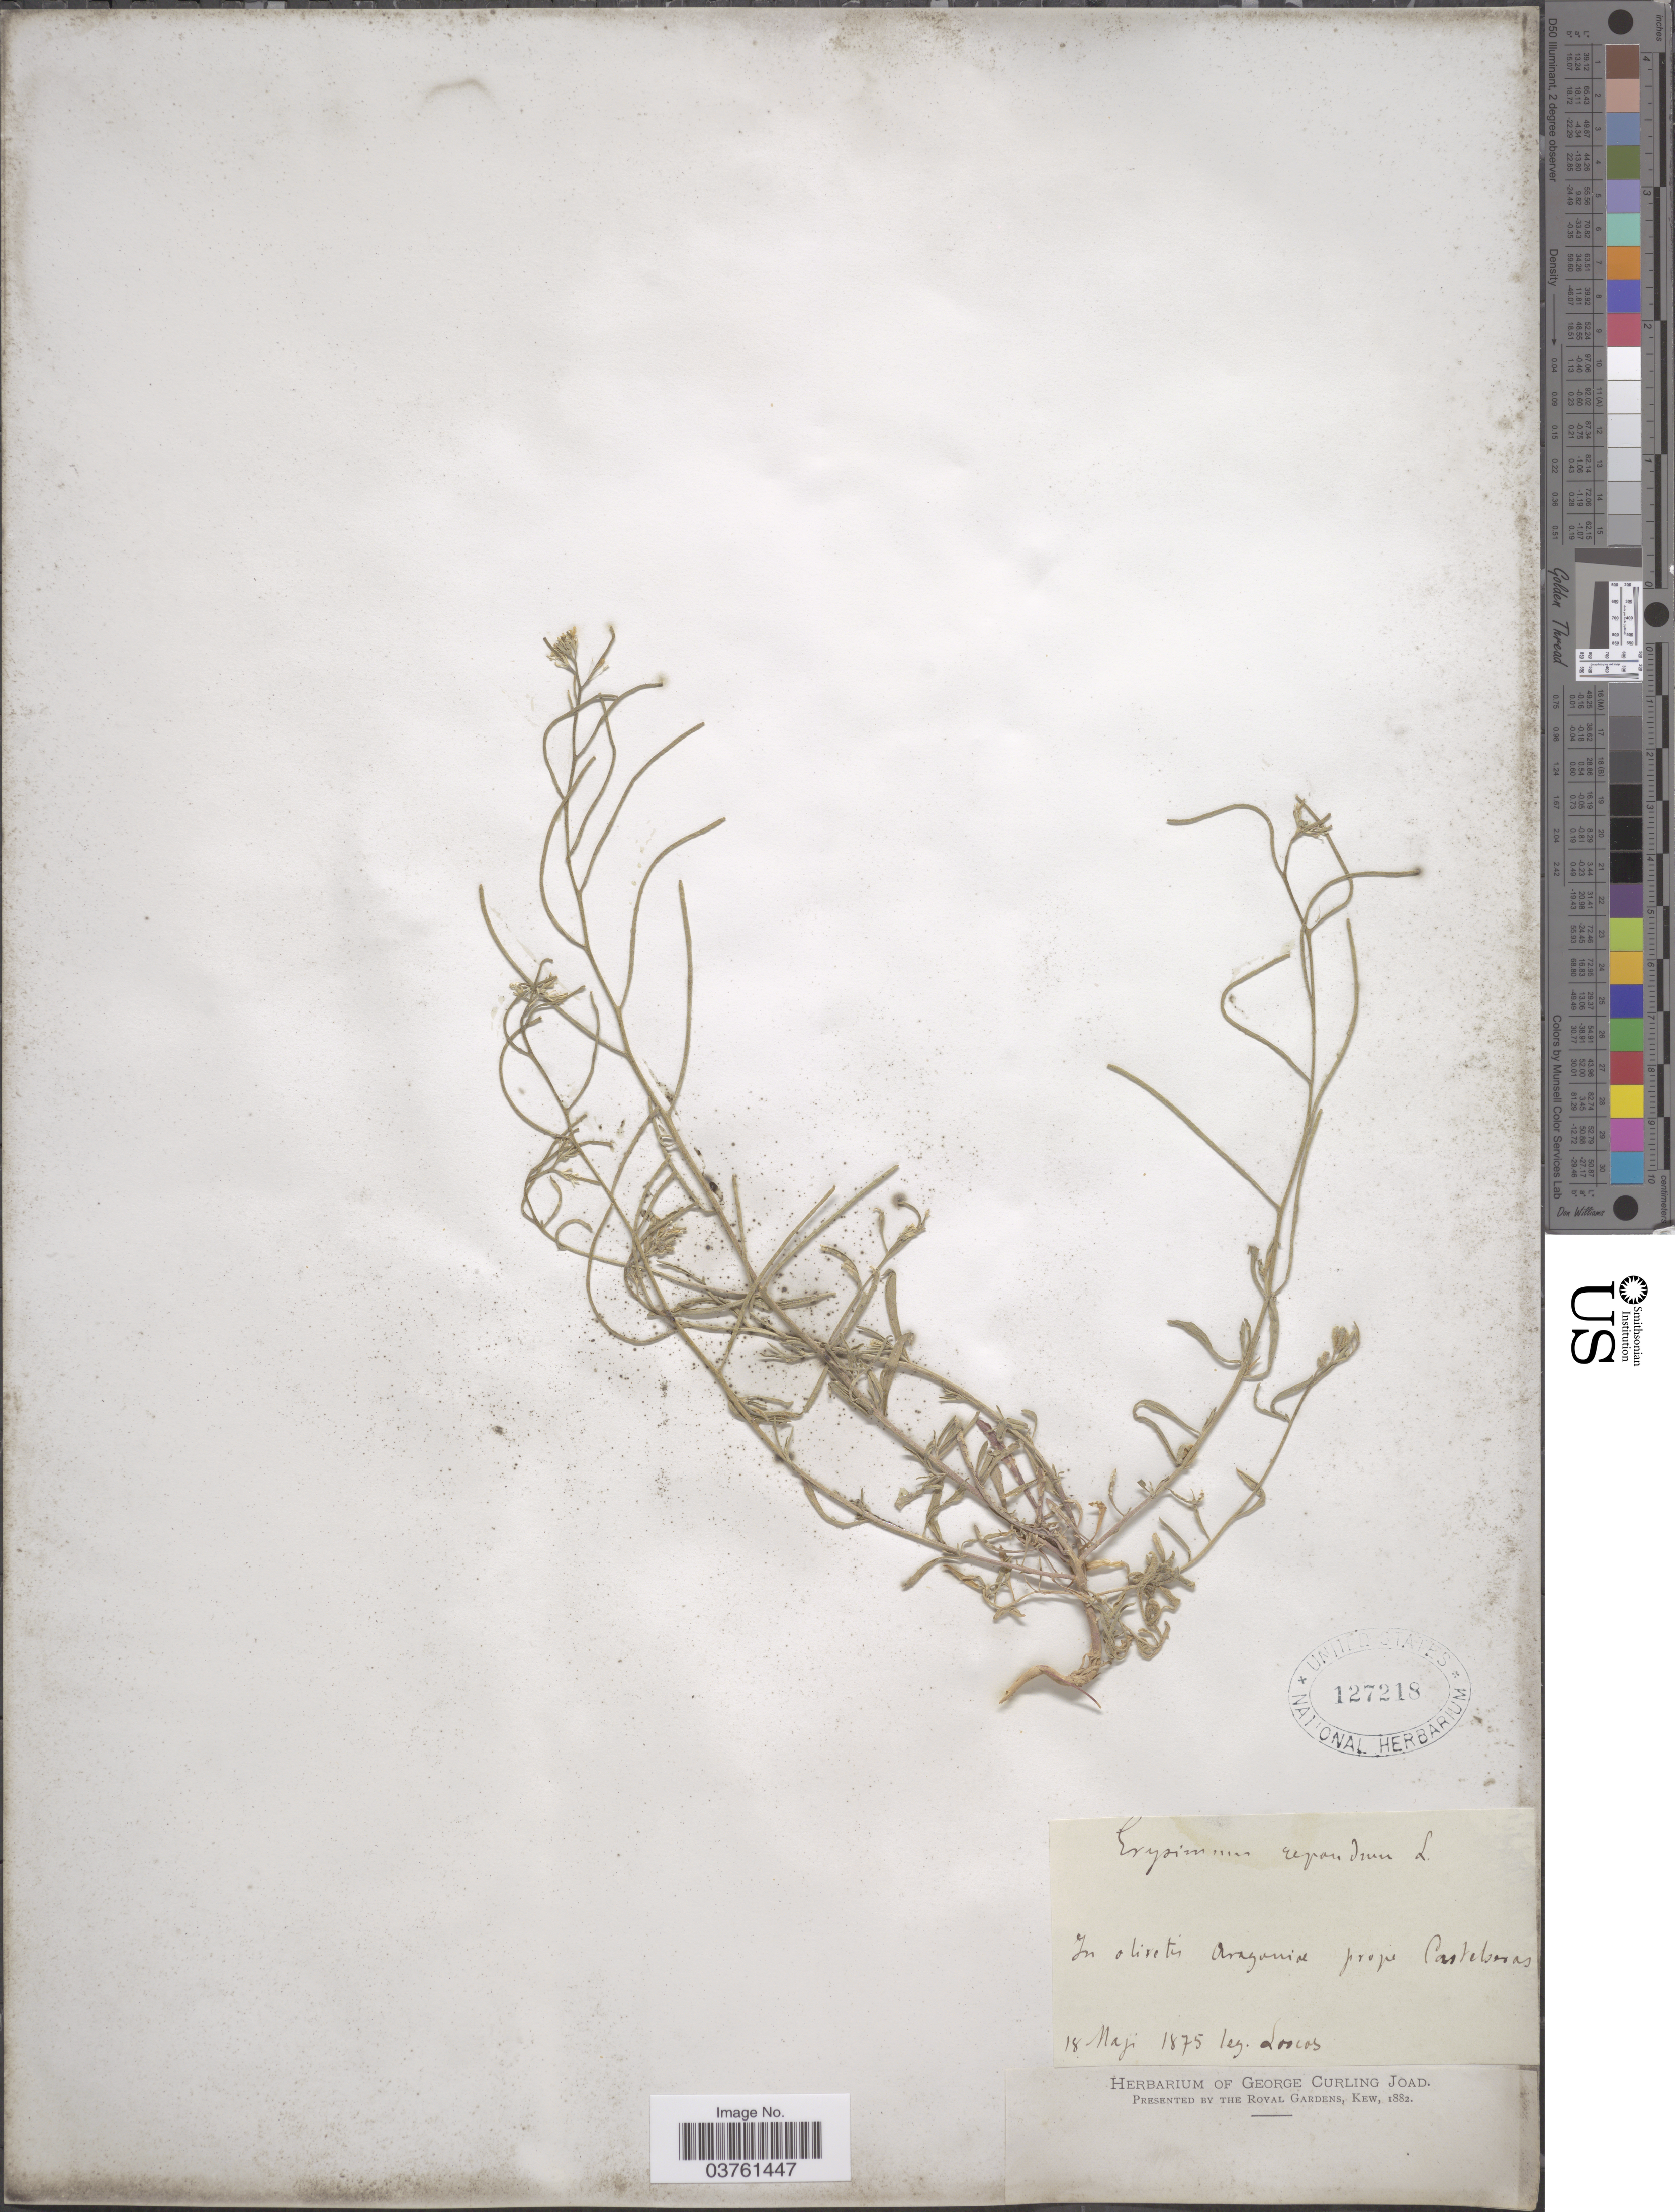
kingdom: Plantae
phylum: Tracheophyta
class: Magnoliopsida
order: Brassicales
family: Brassicaceae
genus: Erysimum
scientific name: Erysimum repandum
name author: L.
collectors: Loscos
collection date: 1875-05-18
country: Spain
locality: In olivetis Aragoniae prope Castelseras.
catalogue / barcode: US 127218